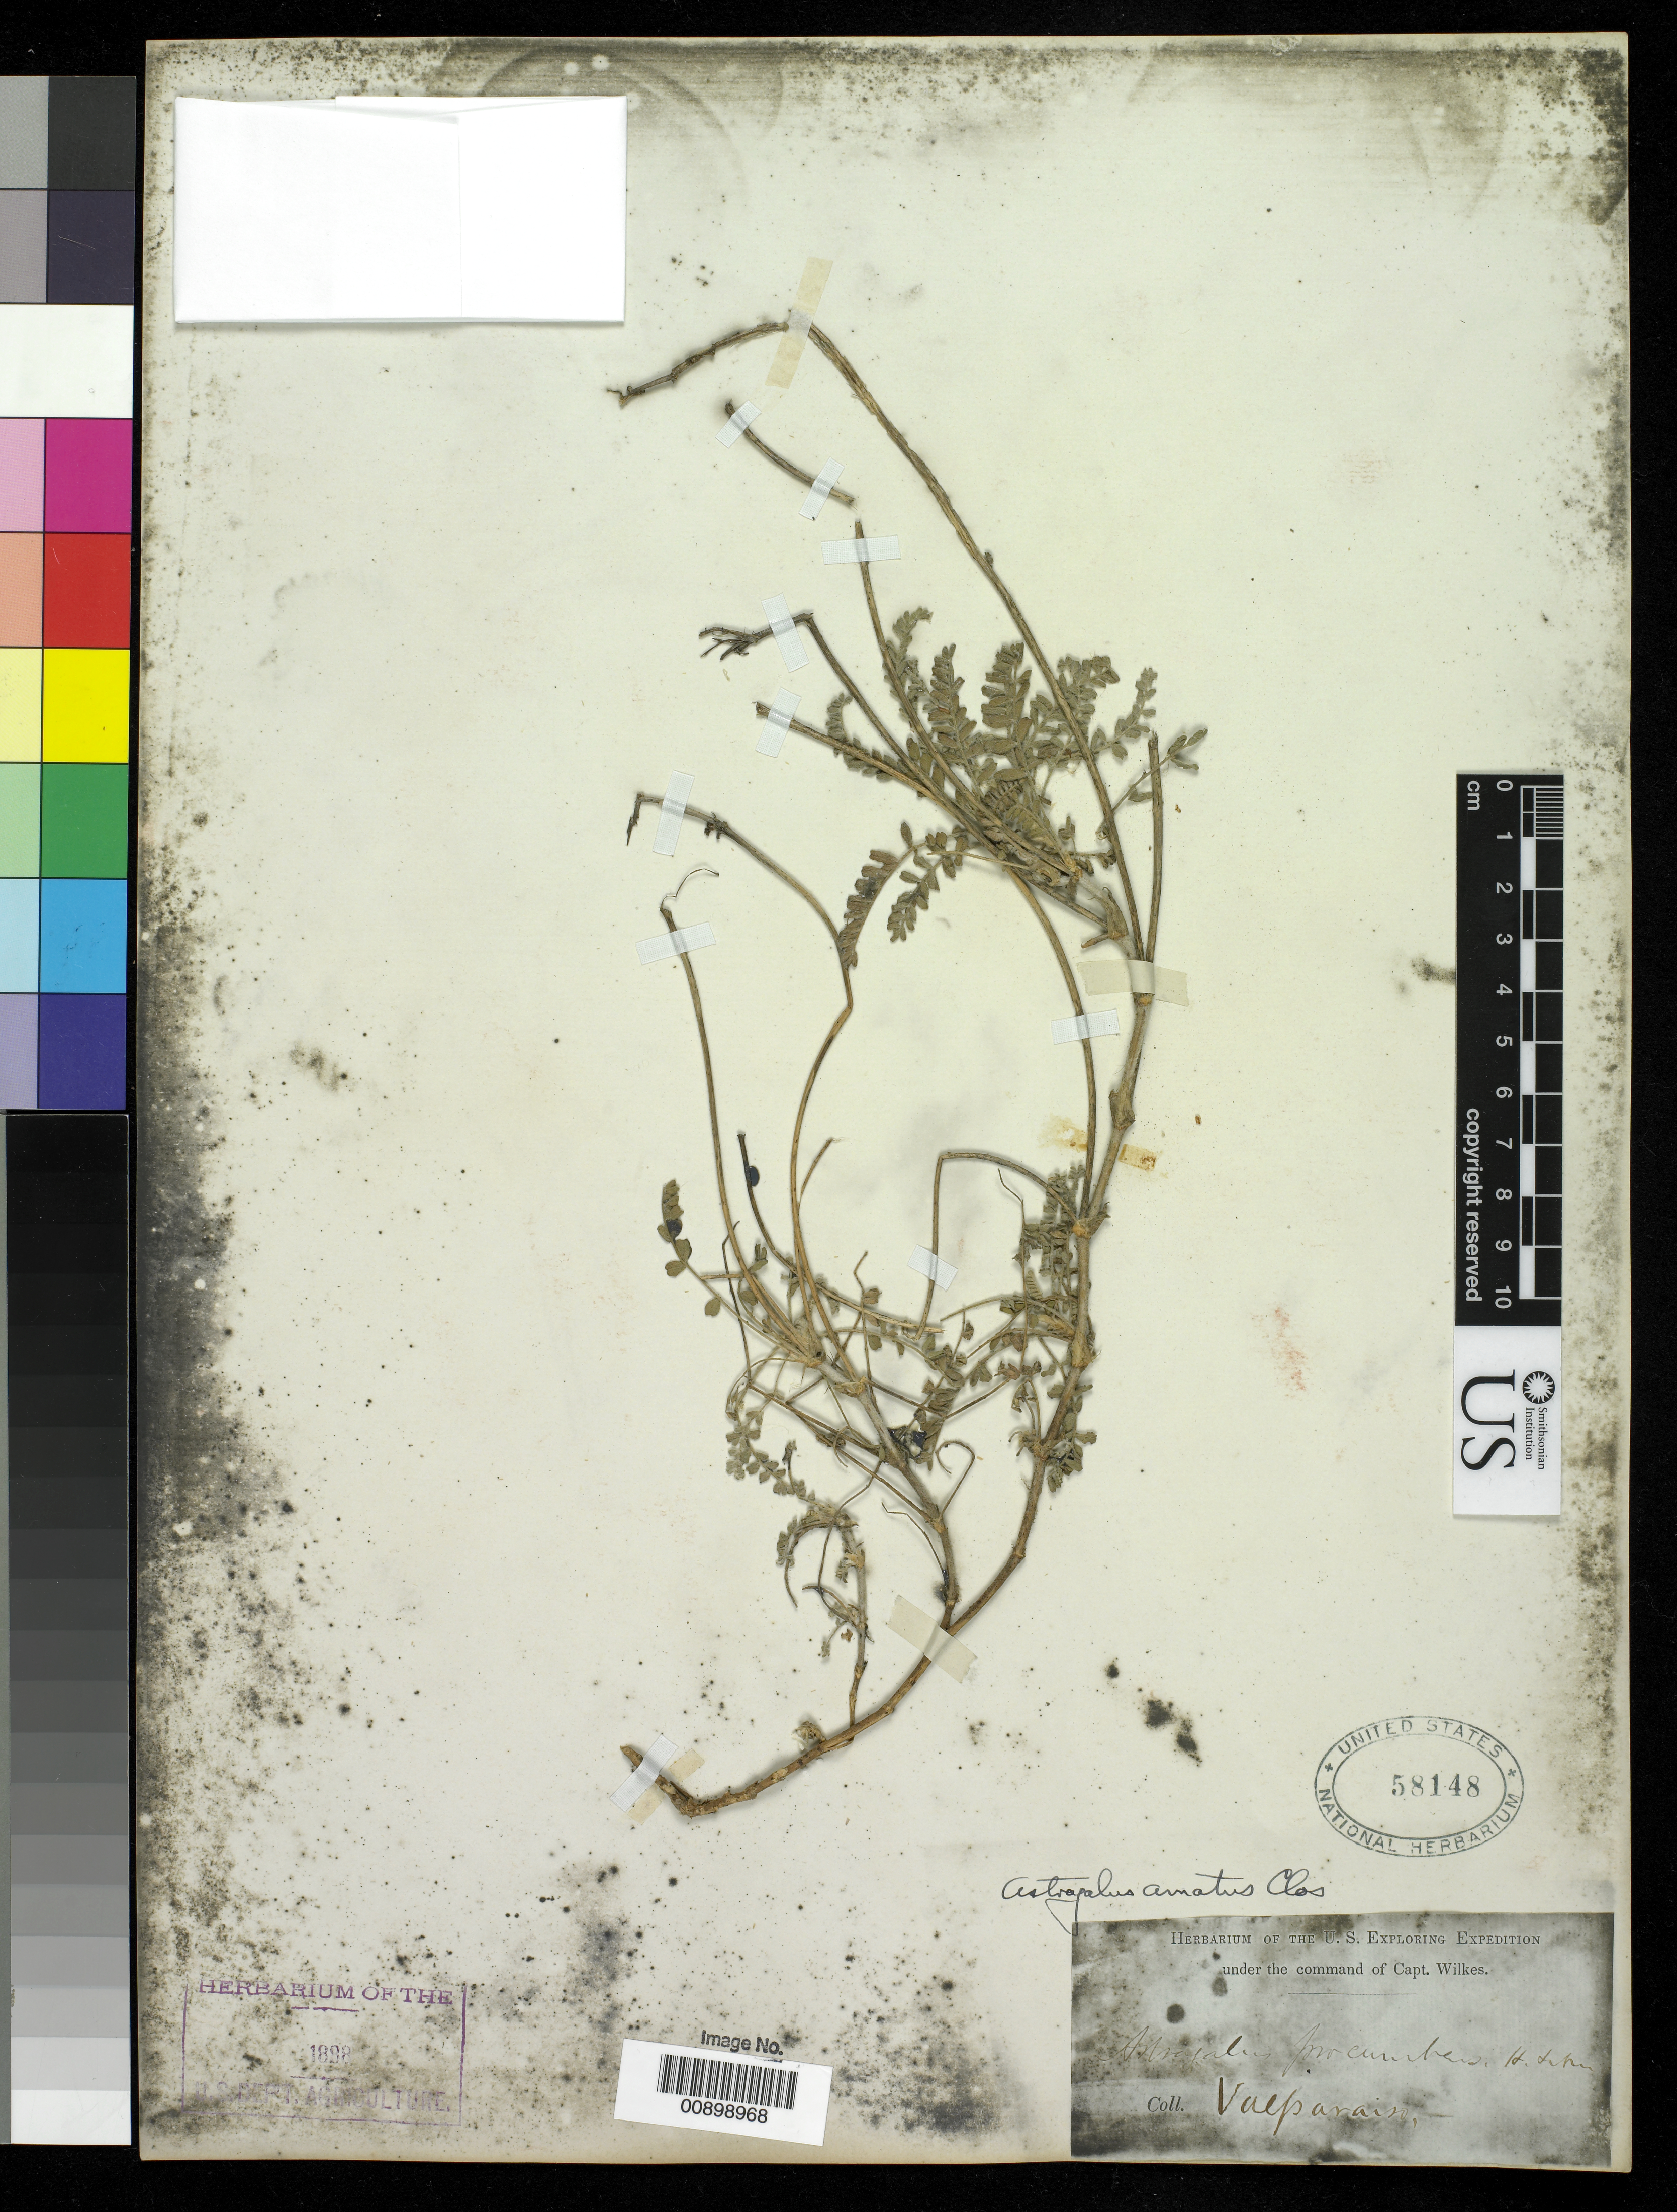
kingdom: Plantae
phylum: Tracheophyta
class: Magnoliopsida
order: Fabales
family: Fabaceae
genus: Astragalus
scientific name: Astragalus amatus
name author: Clos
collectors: Wilkes Explor. Exped.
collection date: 1838/1842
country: Chile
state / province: Valparaíso (V)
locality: Valparaiso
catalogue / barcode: US 58148